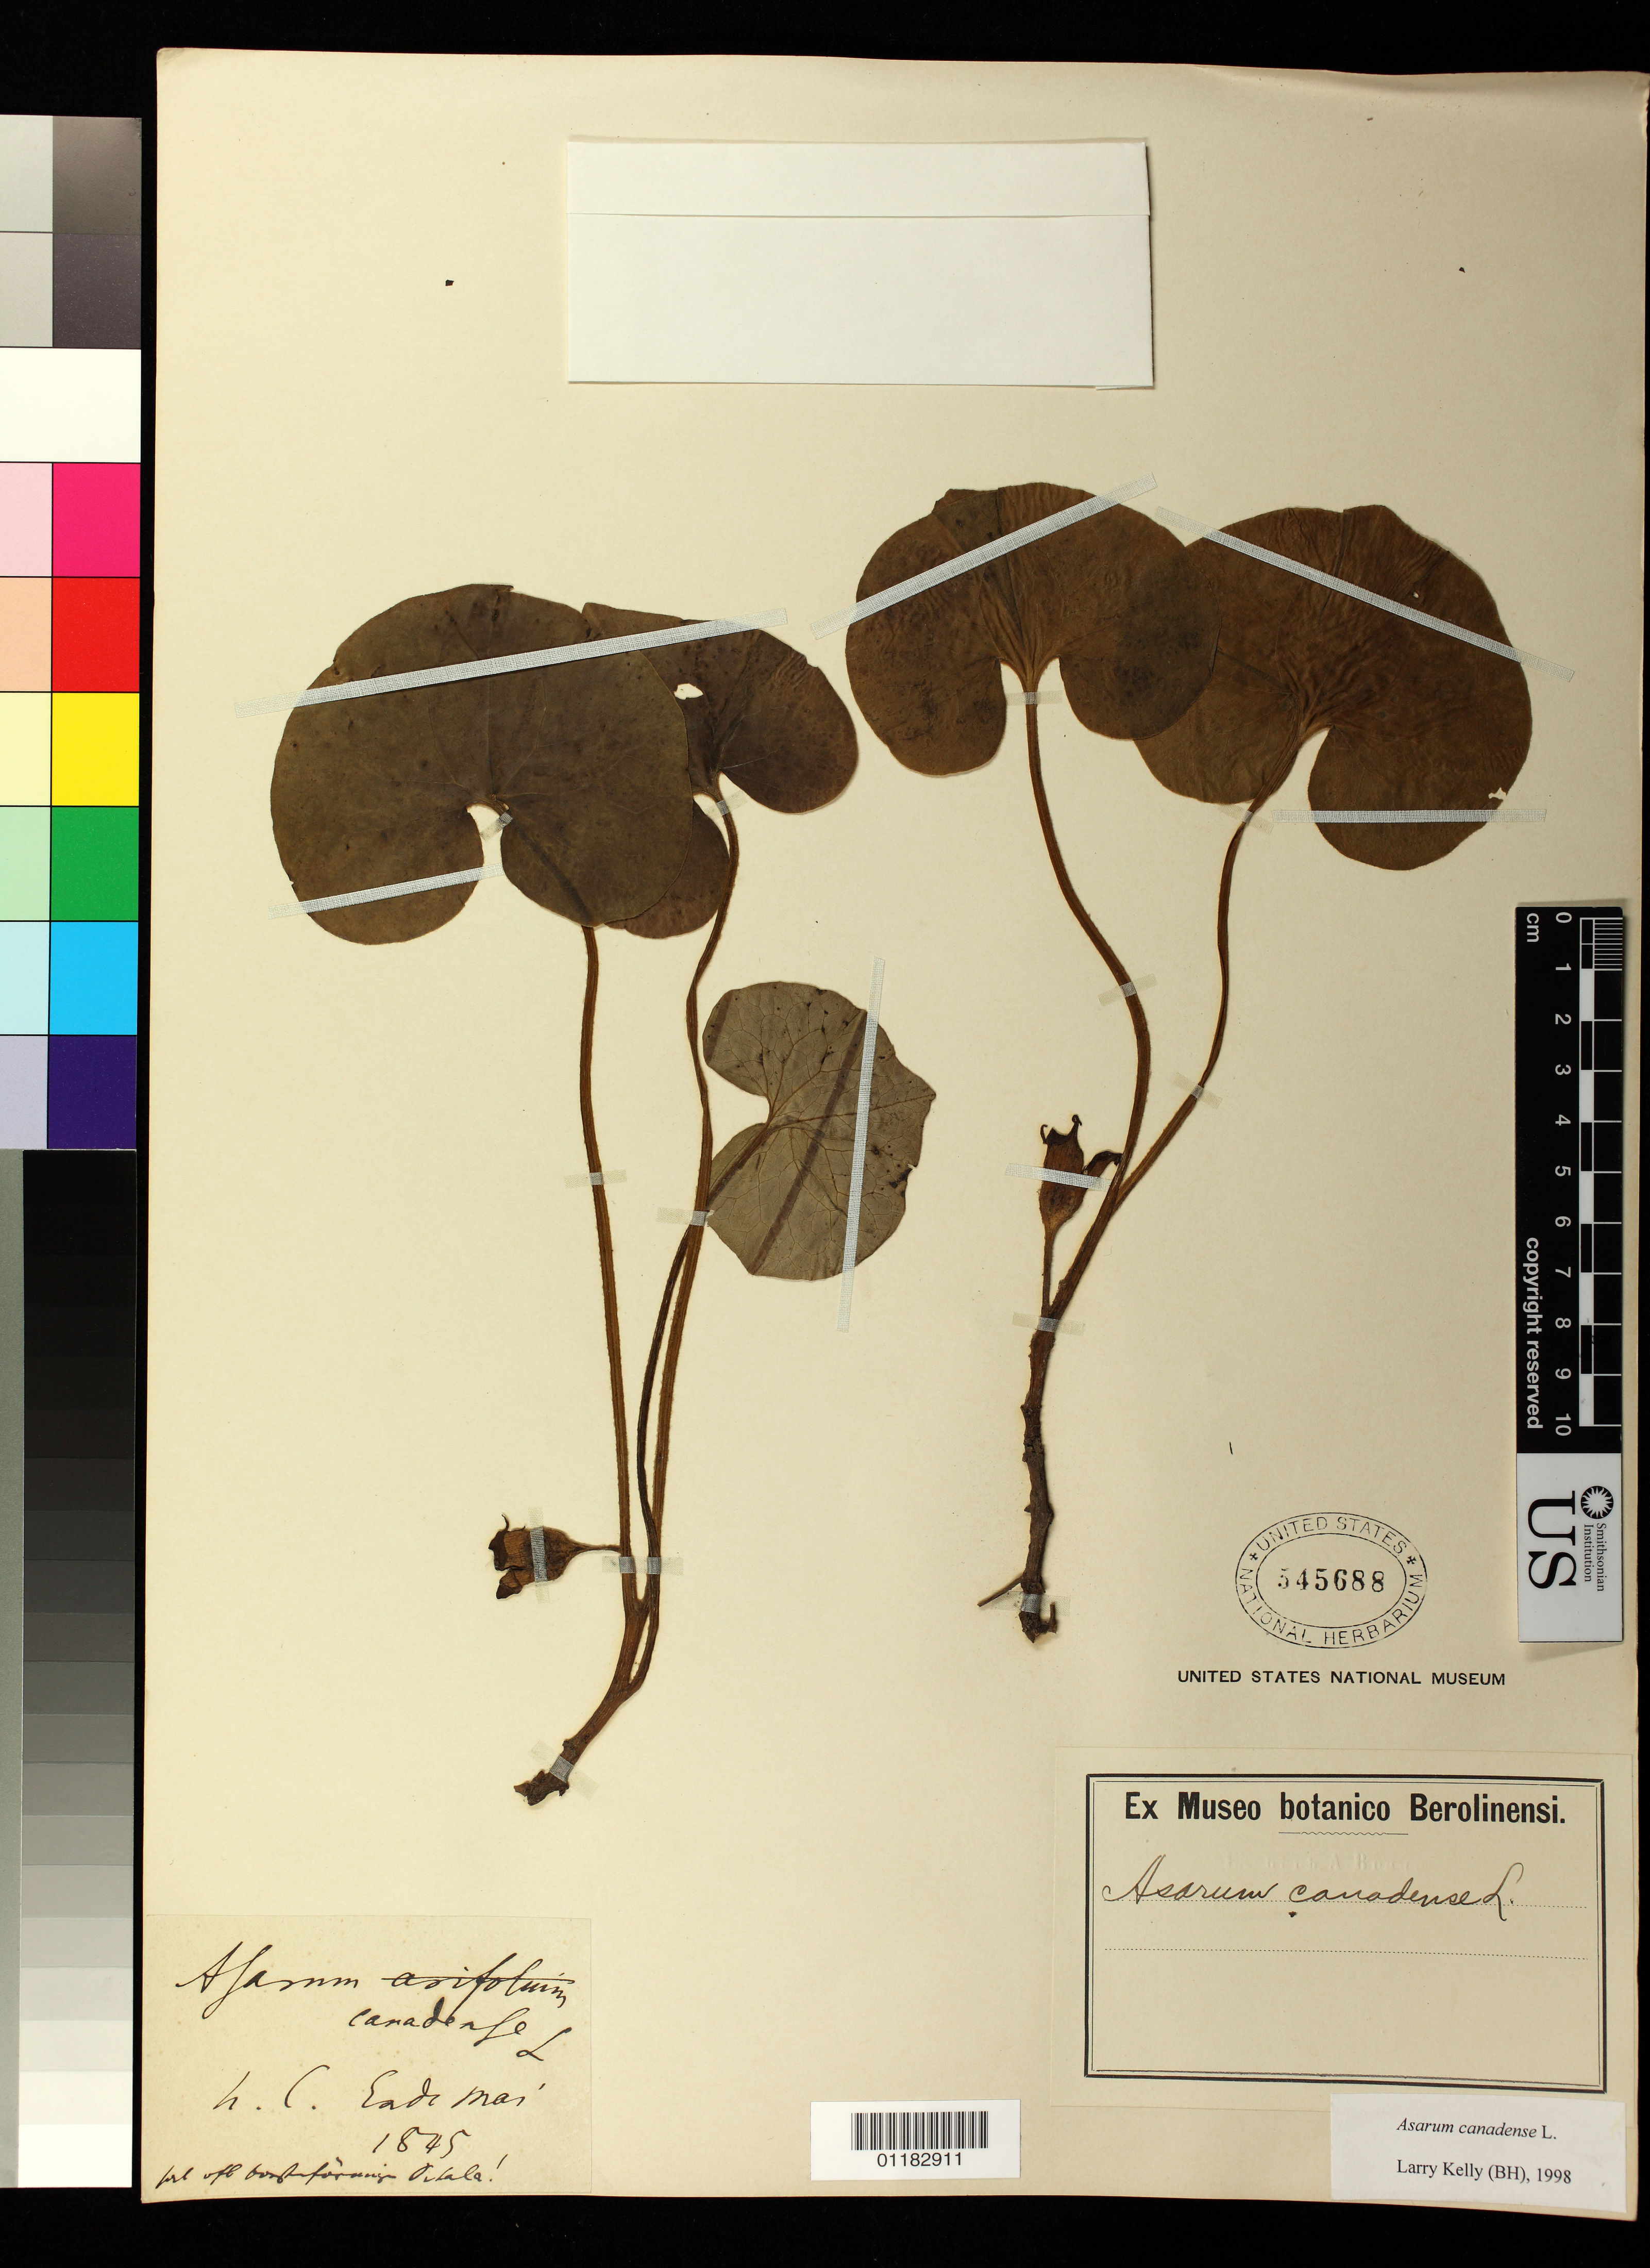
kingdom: Plantae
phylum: Tracheophyta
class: Magnoliopsida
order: Piperales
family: Aristolochiaceae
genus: Asarum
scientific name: Asarum canadense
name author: L.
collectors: ex Museo Botanico Berolinensi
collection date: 1845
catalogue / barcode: US 545688